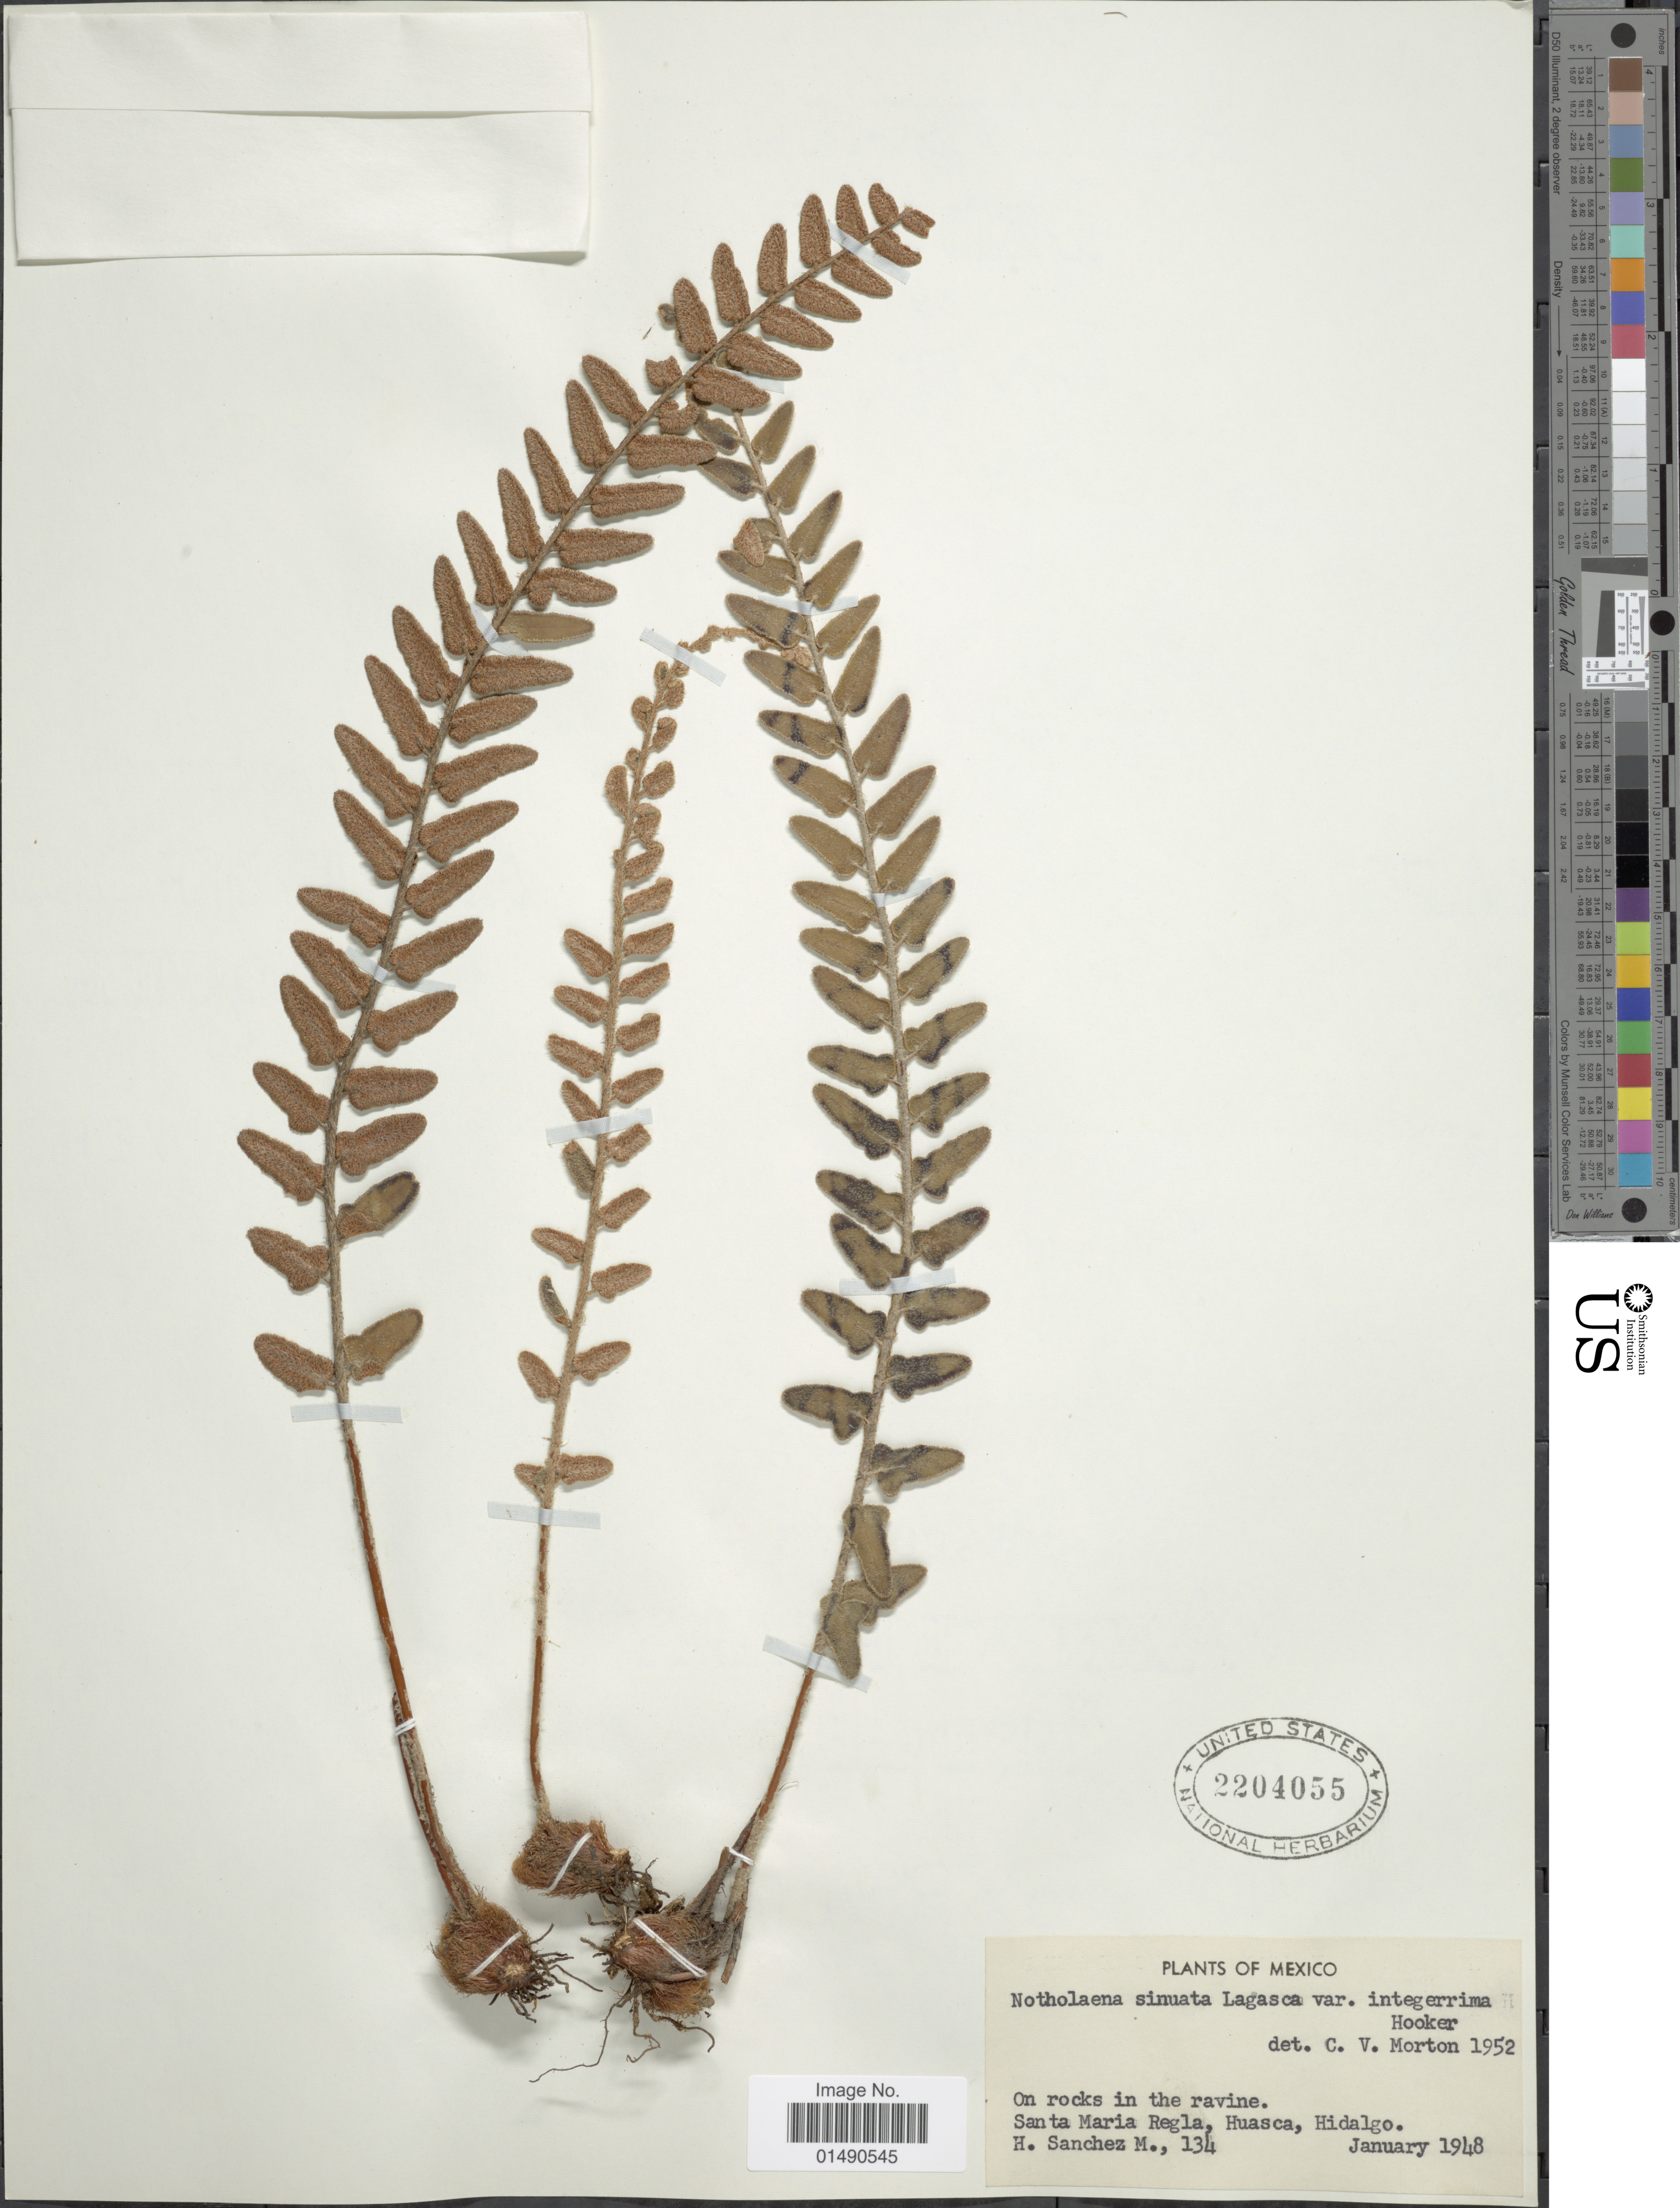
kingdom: Plantae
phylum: Tracheophyta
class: Polypodiopsida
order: Polypodiales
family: Pteridaceae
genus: Astrolepis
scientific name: Astrolepis crassifolia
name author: (Houlston & T. Moore) D.M. Benham & Windham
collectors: H. Sánchez-Mejorada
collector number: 134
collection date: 1948-01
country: Mexico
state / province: Hidalgo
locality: Santa Maria Regla, Huasca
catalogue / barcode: US 2204055